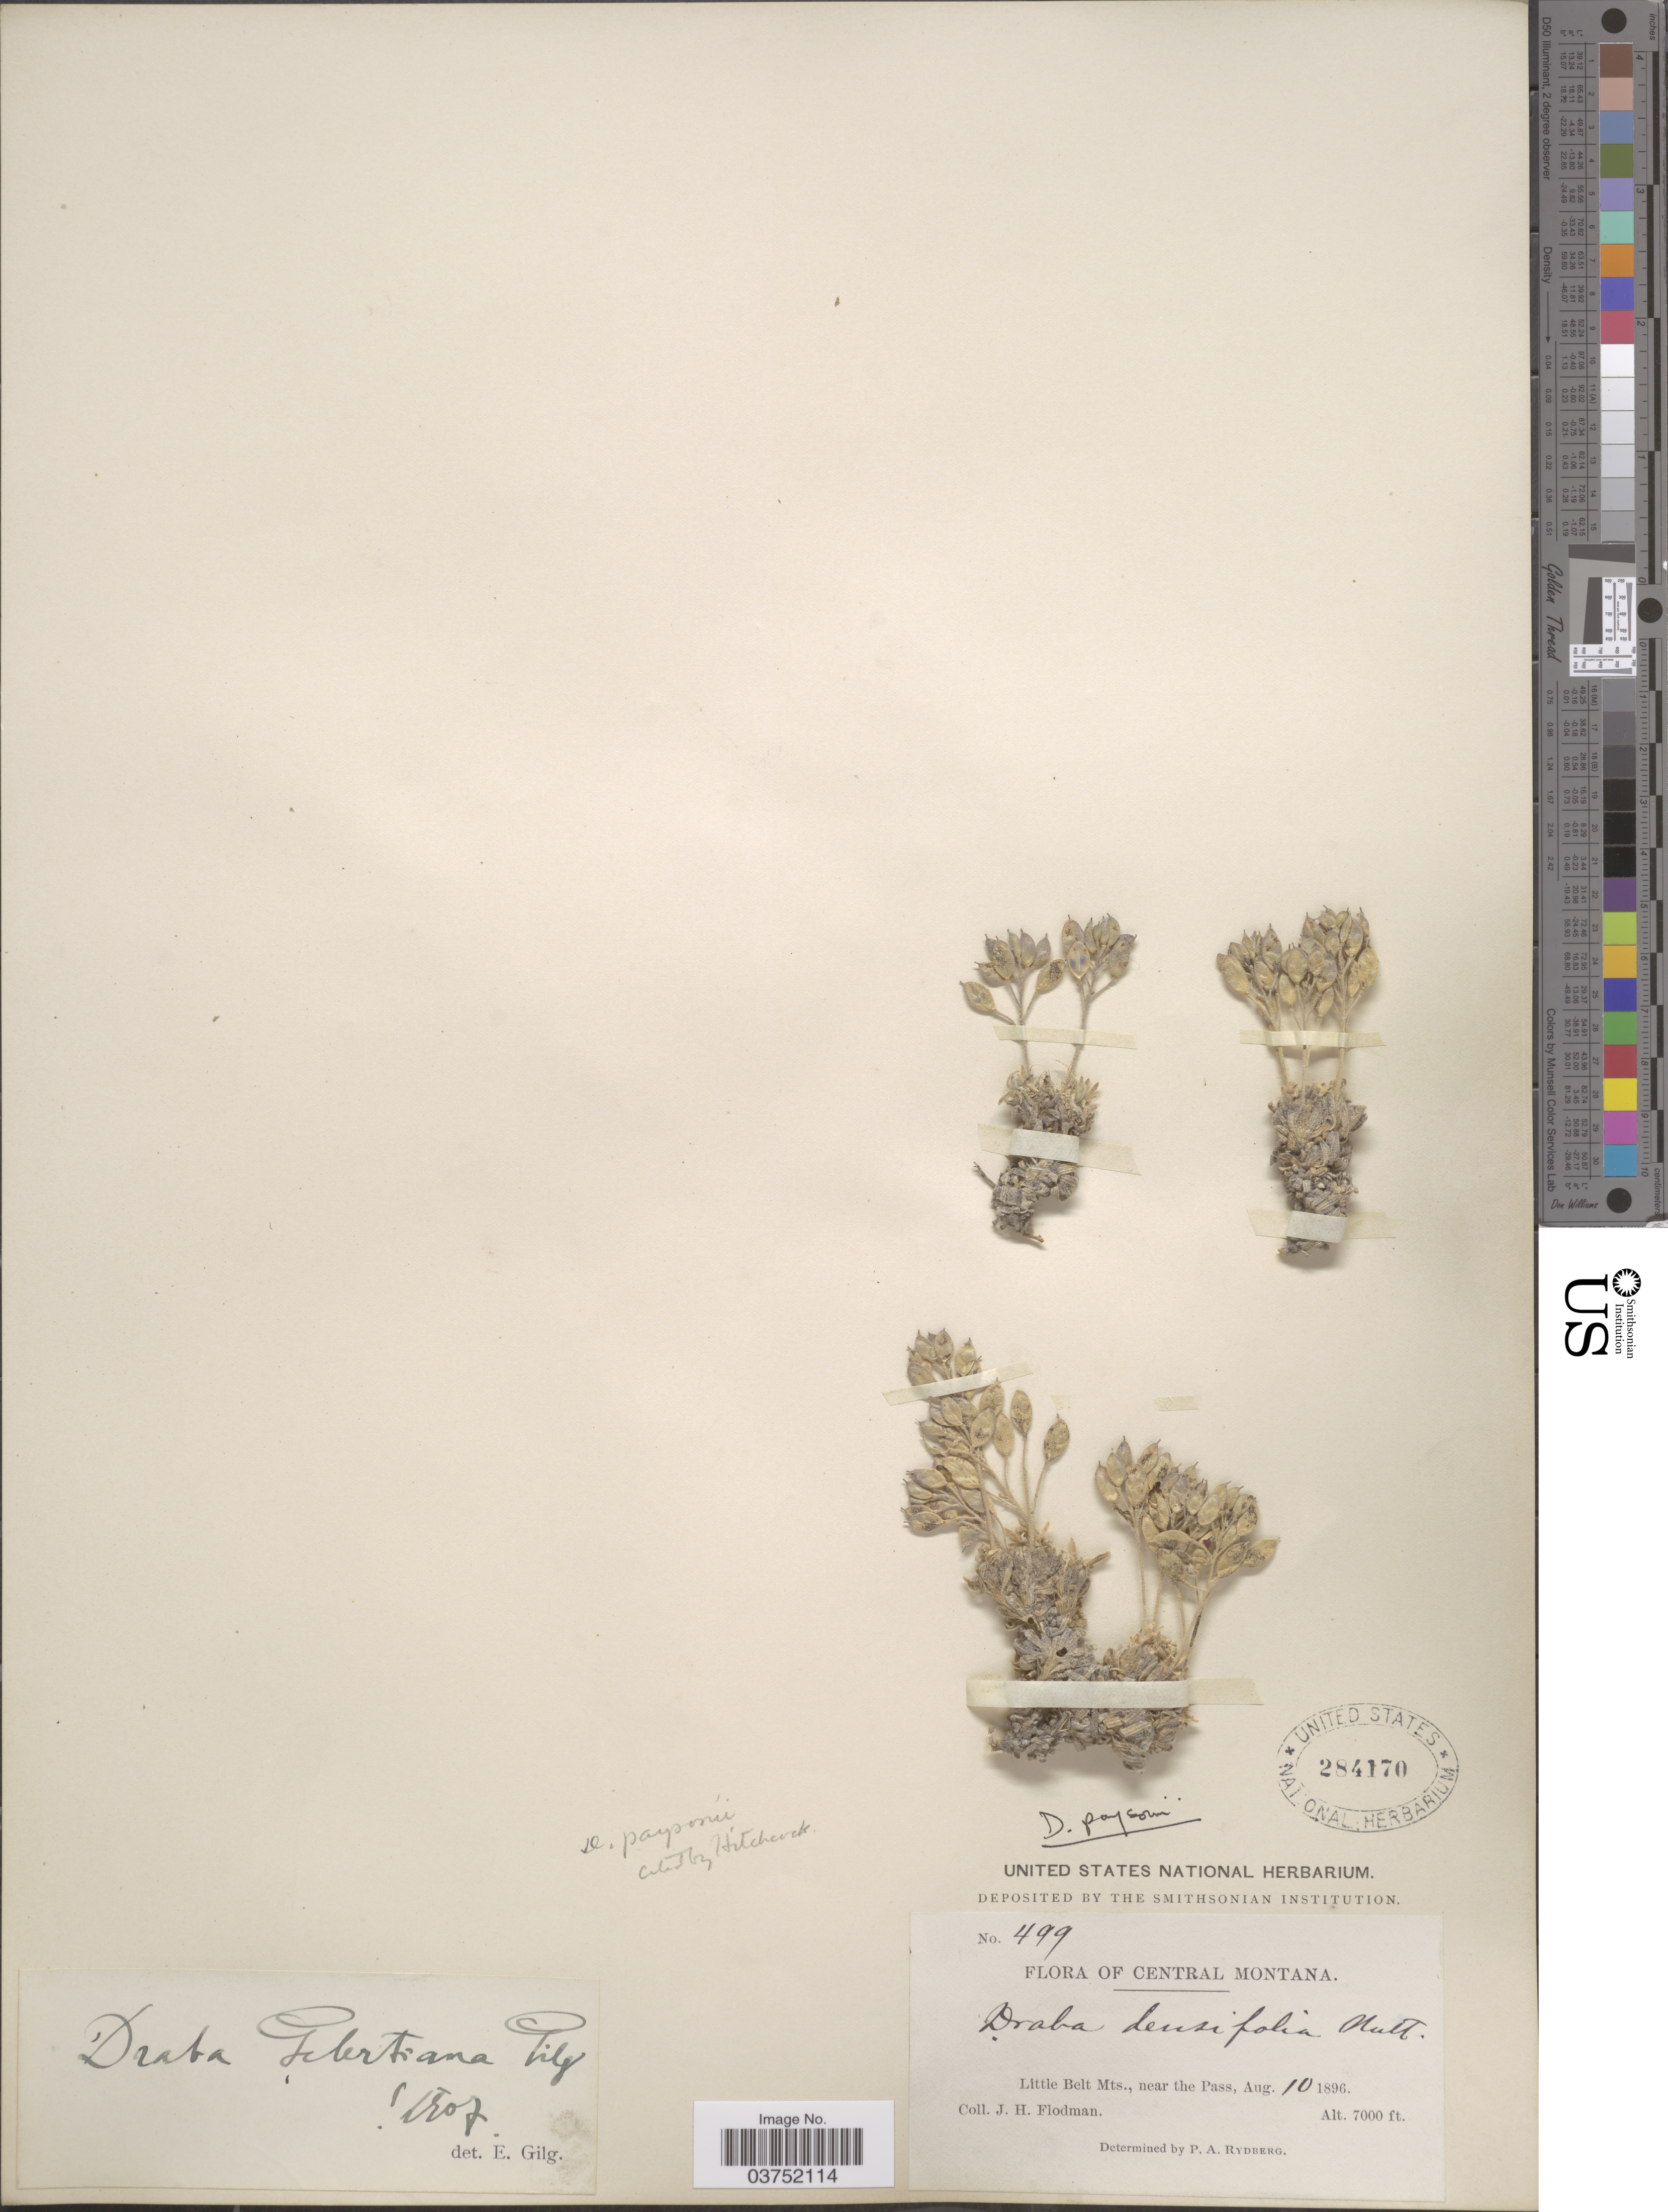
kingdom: Plantae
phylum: Tracheophyta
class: Magnoliopsida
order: Brassicales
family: Brassicaceae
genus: Draba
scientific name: Draba paysonii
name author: J.F. Macbr.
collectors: J. Flodman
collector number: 499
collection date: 1896-08-10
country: United States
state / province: Montana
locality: Central Montana. Little Belt Mts., near the Pass.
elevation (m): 2134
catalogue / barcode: US 284170